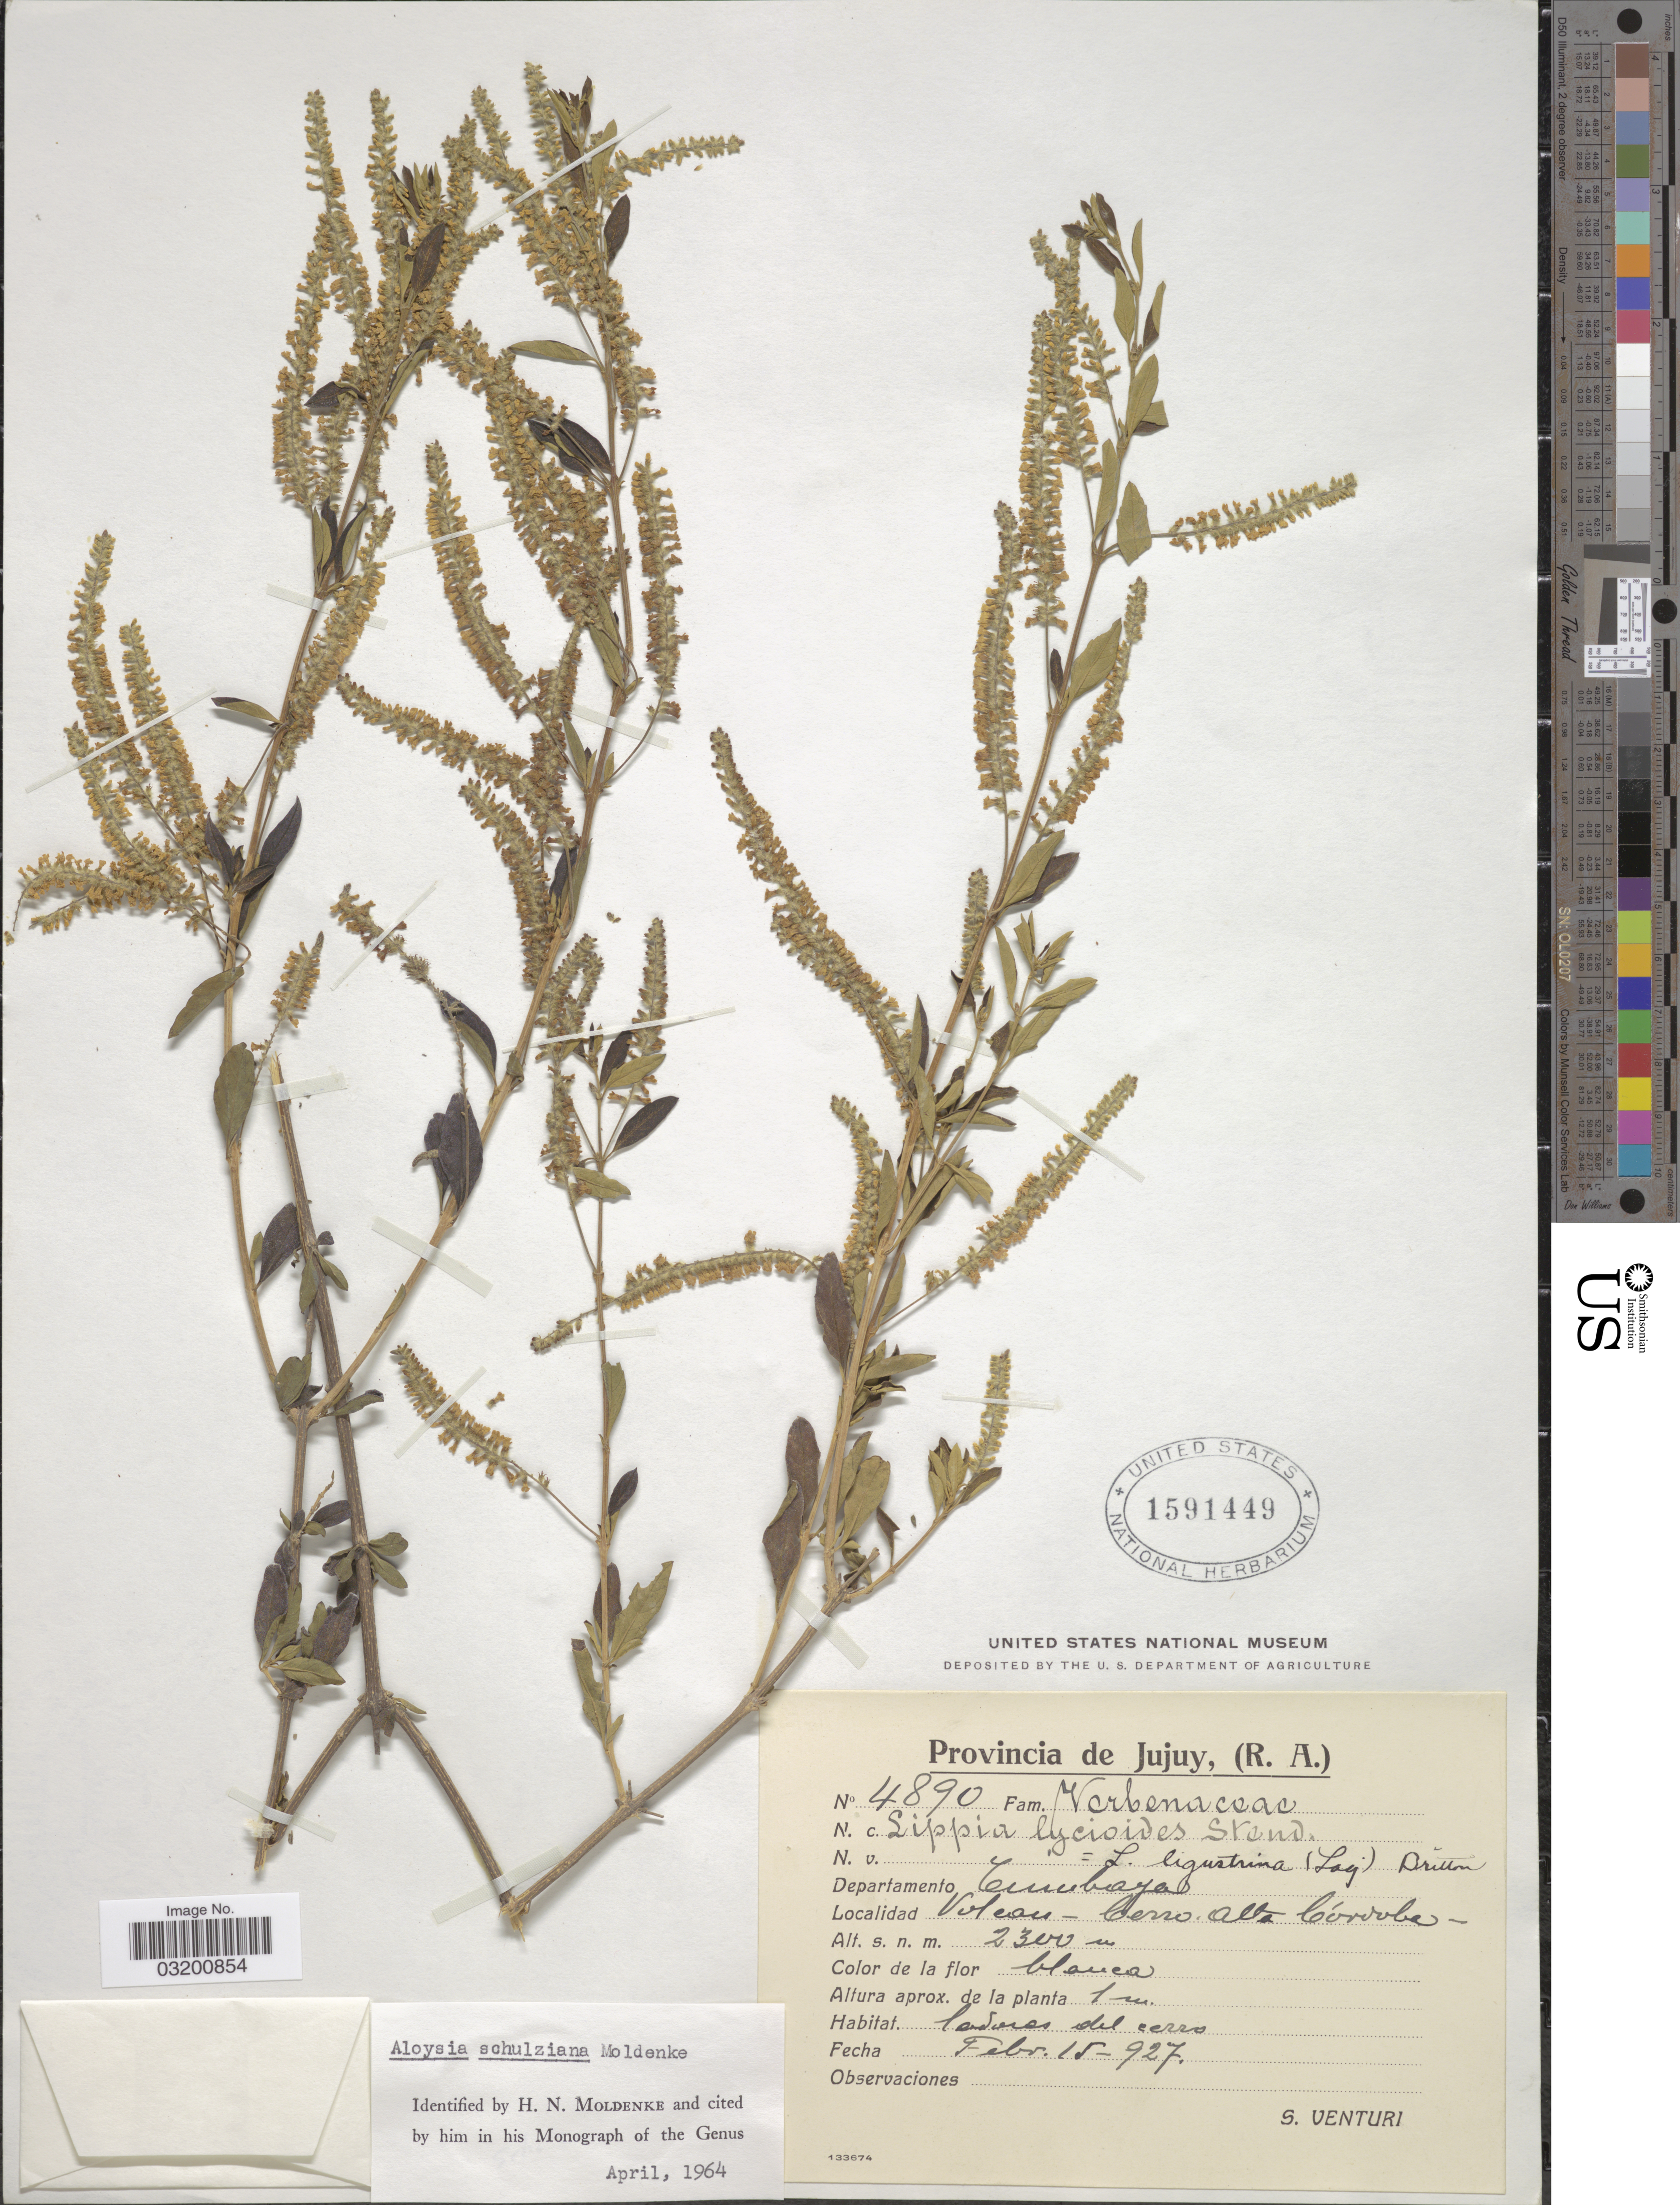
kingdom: Plantae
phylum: Tracheophyta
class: Magnoliopsida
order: Lamiales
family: Verbenaceae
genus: Aloysia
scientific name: Aloysia schulziana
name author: Moldenke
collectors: S. Venturi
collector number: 4890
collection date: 1927-02-15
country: Argentina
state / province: Jujuy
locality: Departamento Tumbaya. Volcan- Cerro Alta Córdoba.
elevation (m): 2300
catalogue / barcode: US 1591449